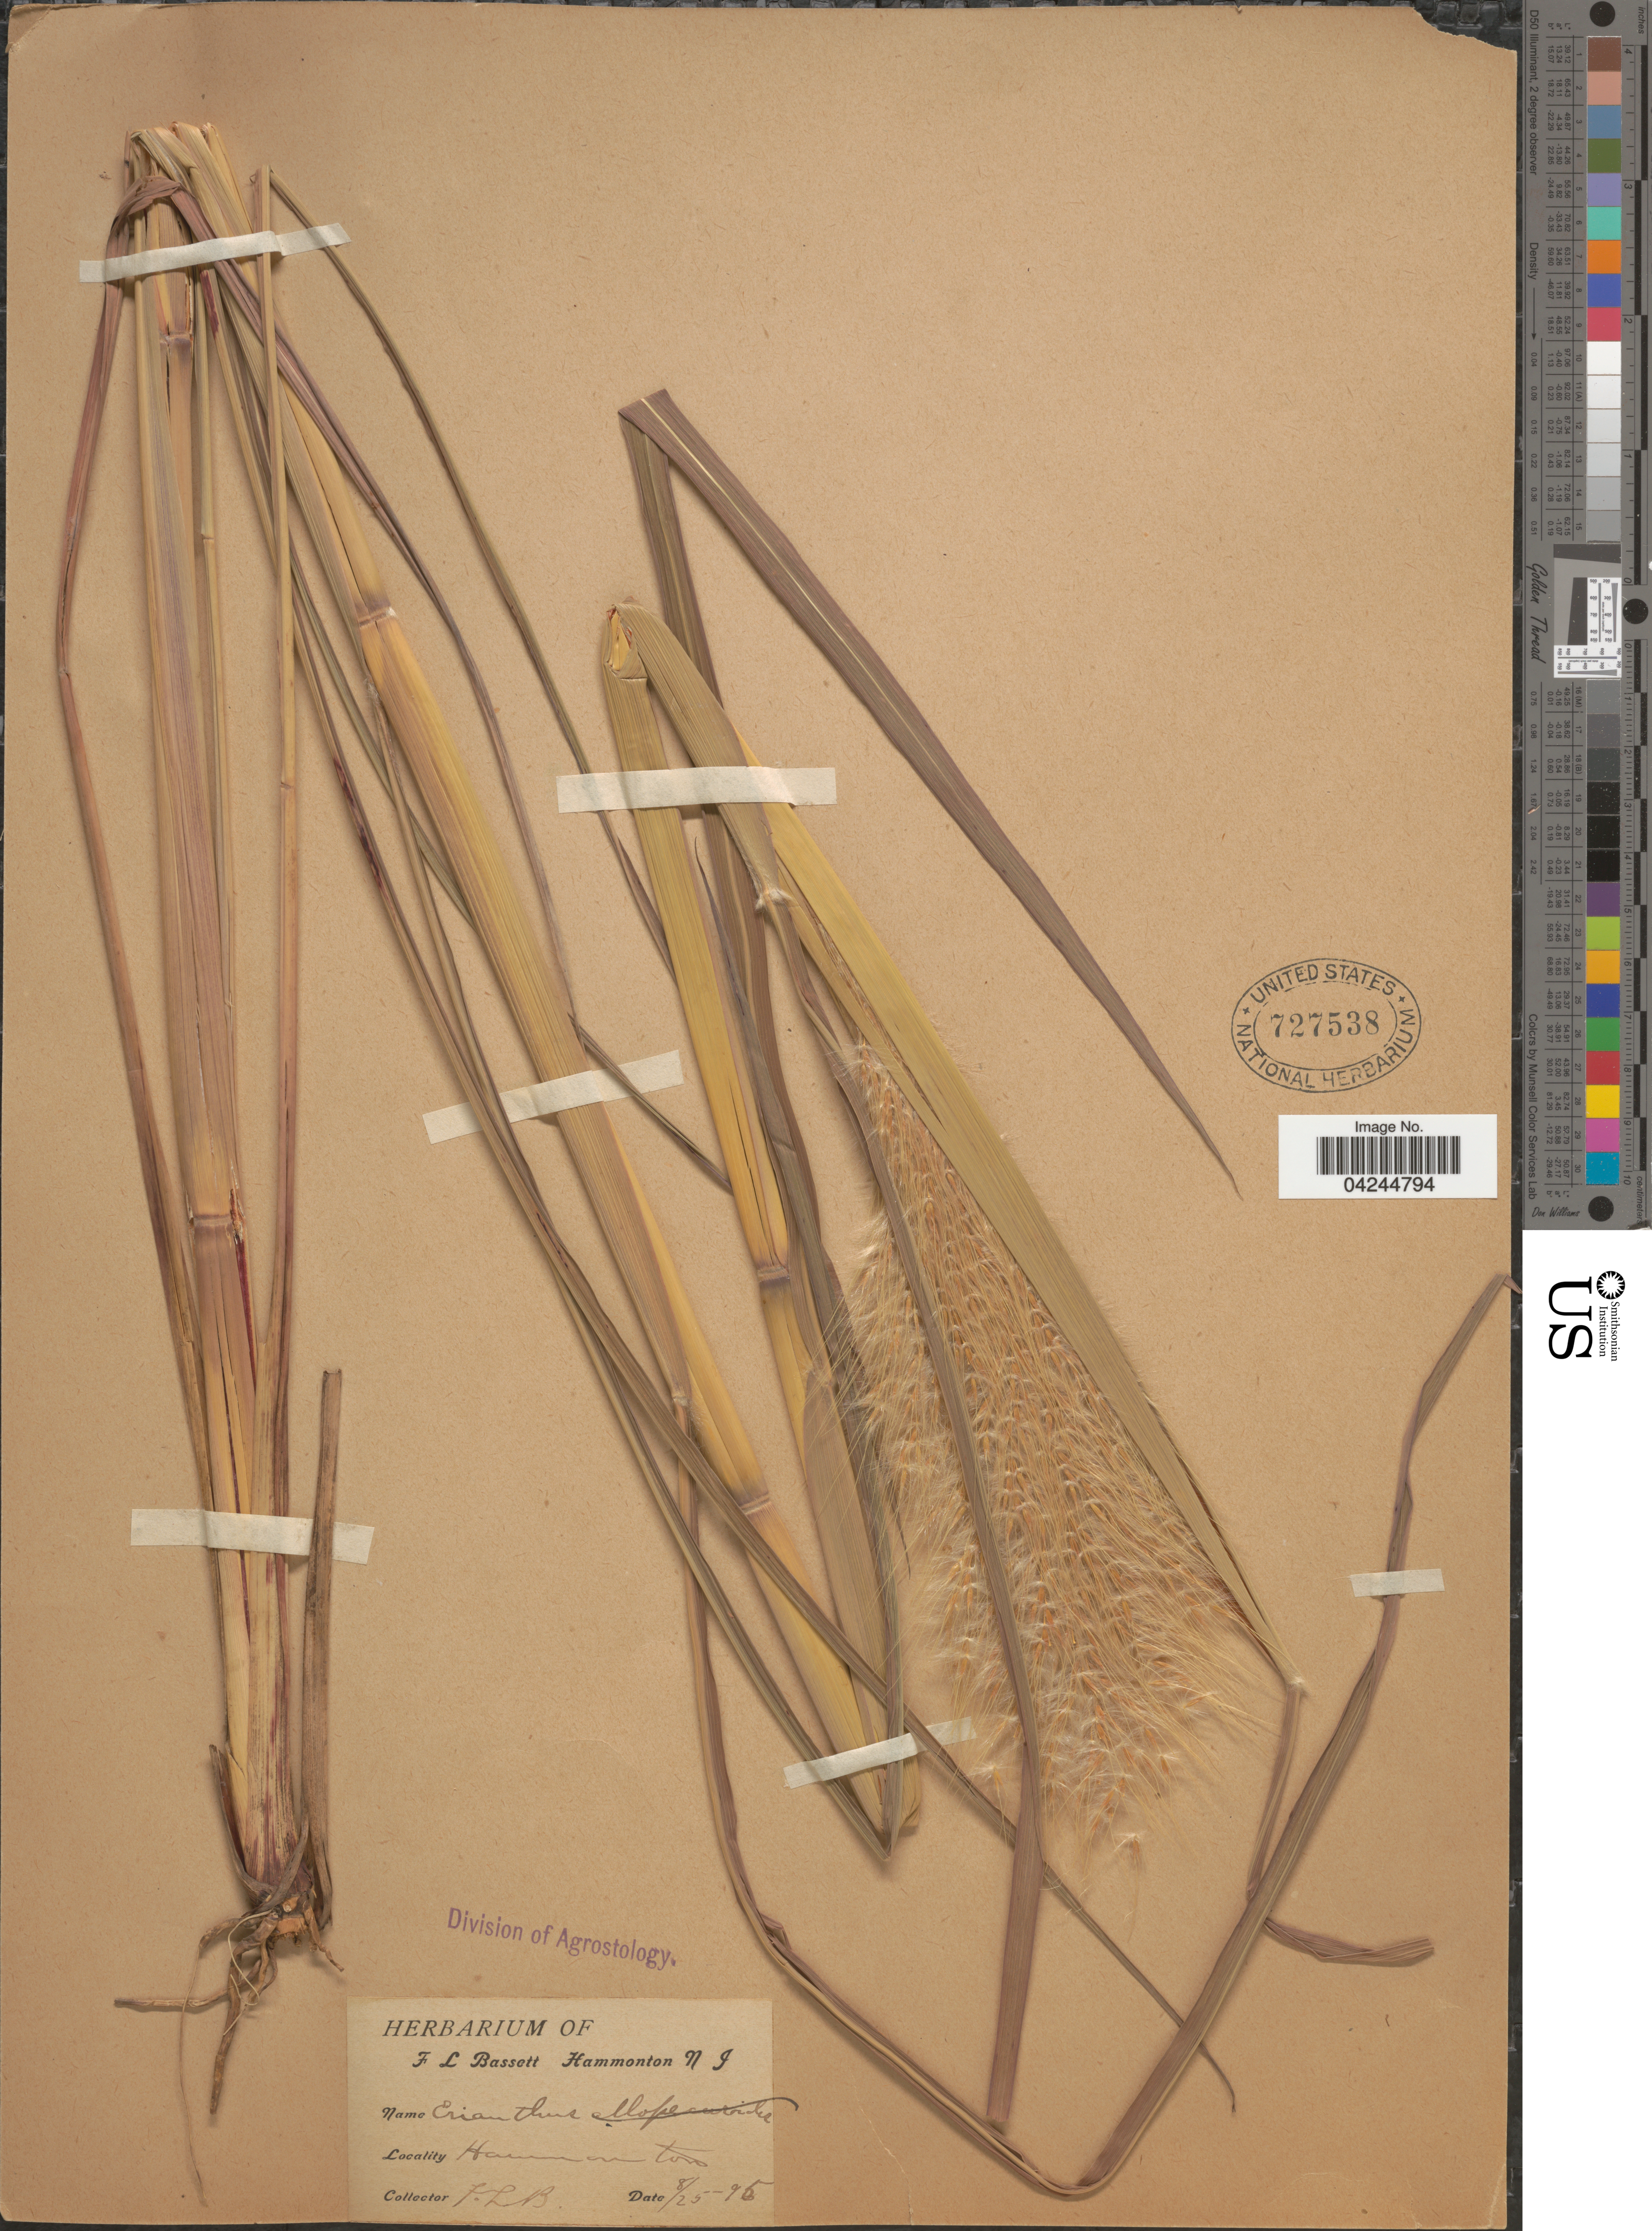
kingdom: Plantae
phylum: Tracheophyta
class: Liliopsida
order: Poales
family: Poaceae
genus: Erianthus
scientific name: Erianthus alopecuroides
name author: Elliott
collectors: F. Bassett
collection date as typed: Transcribed d/m/y: 25/8/95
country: United States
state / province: New Jersey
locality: Hammonton.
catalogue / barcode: US 727538